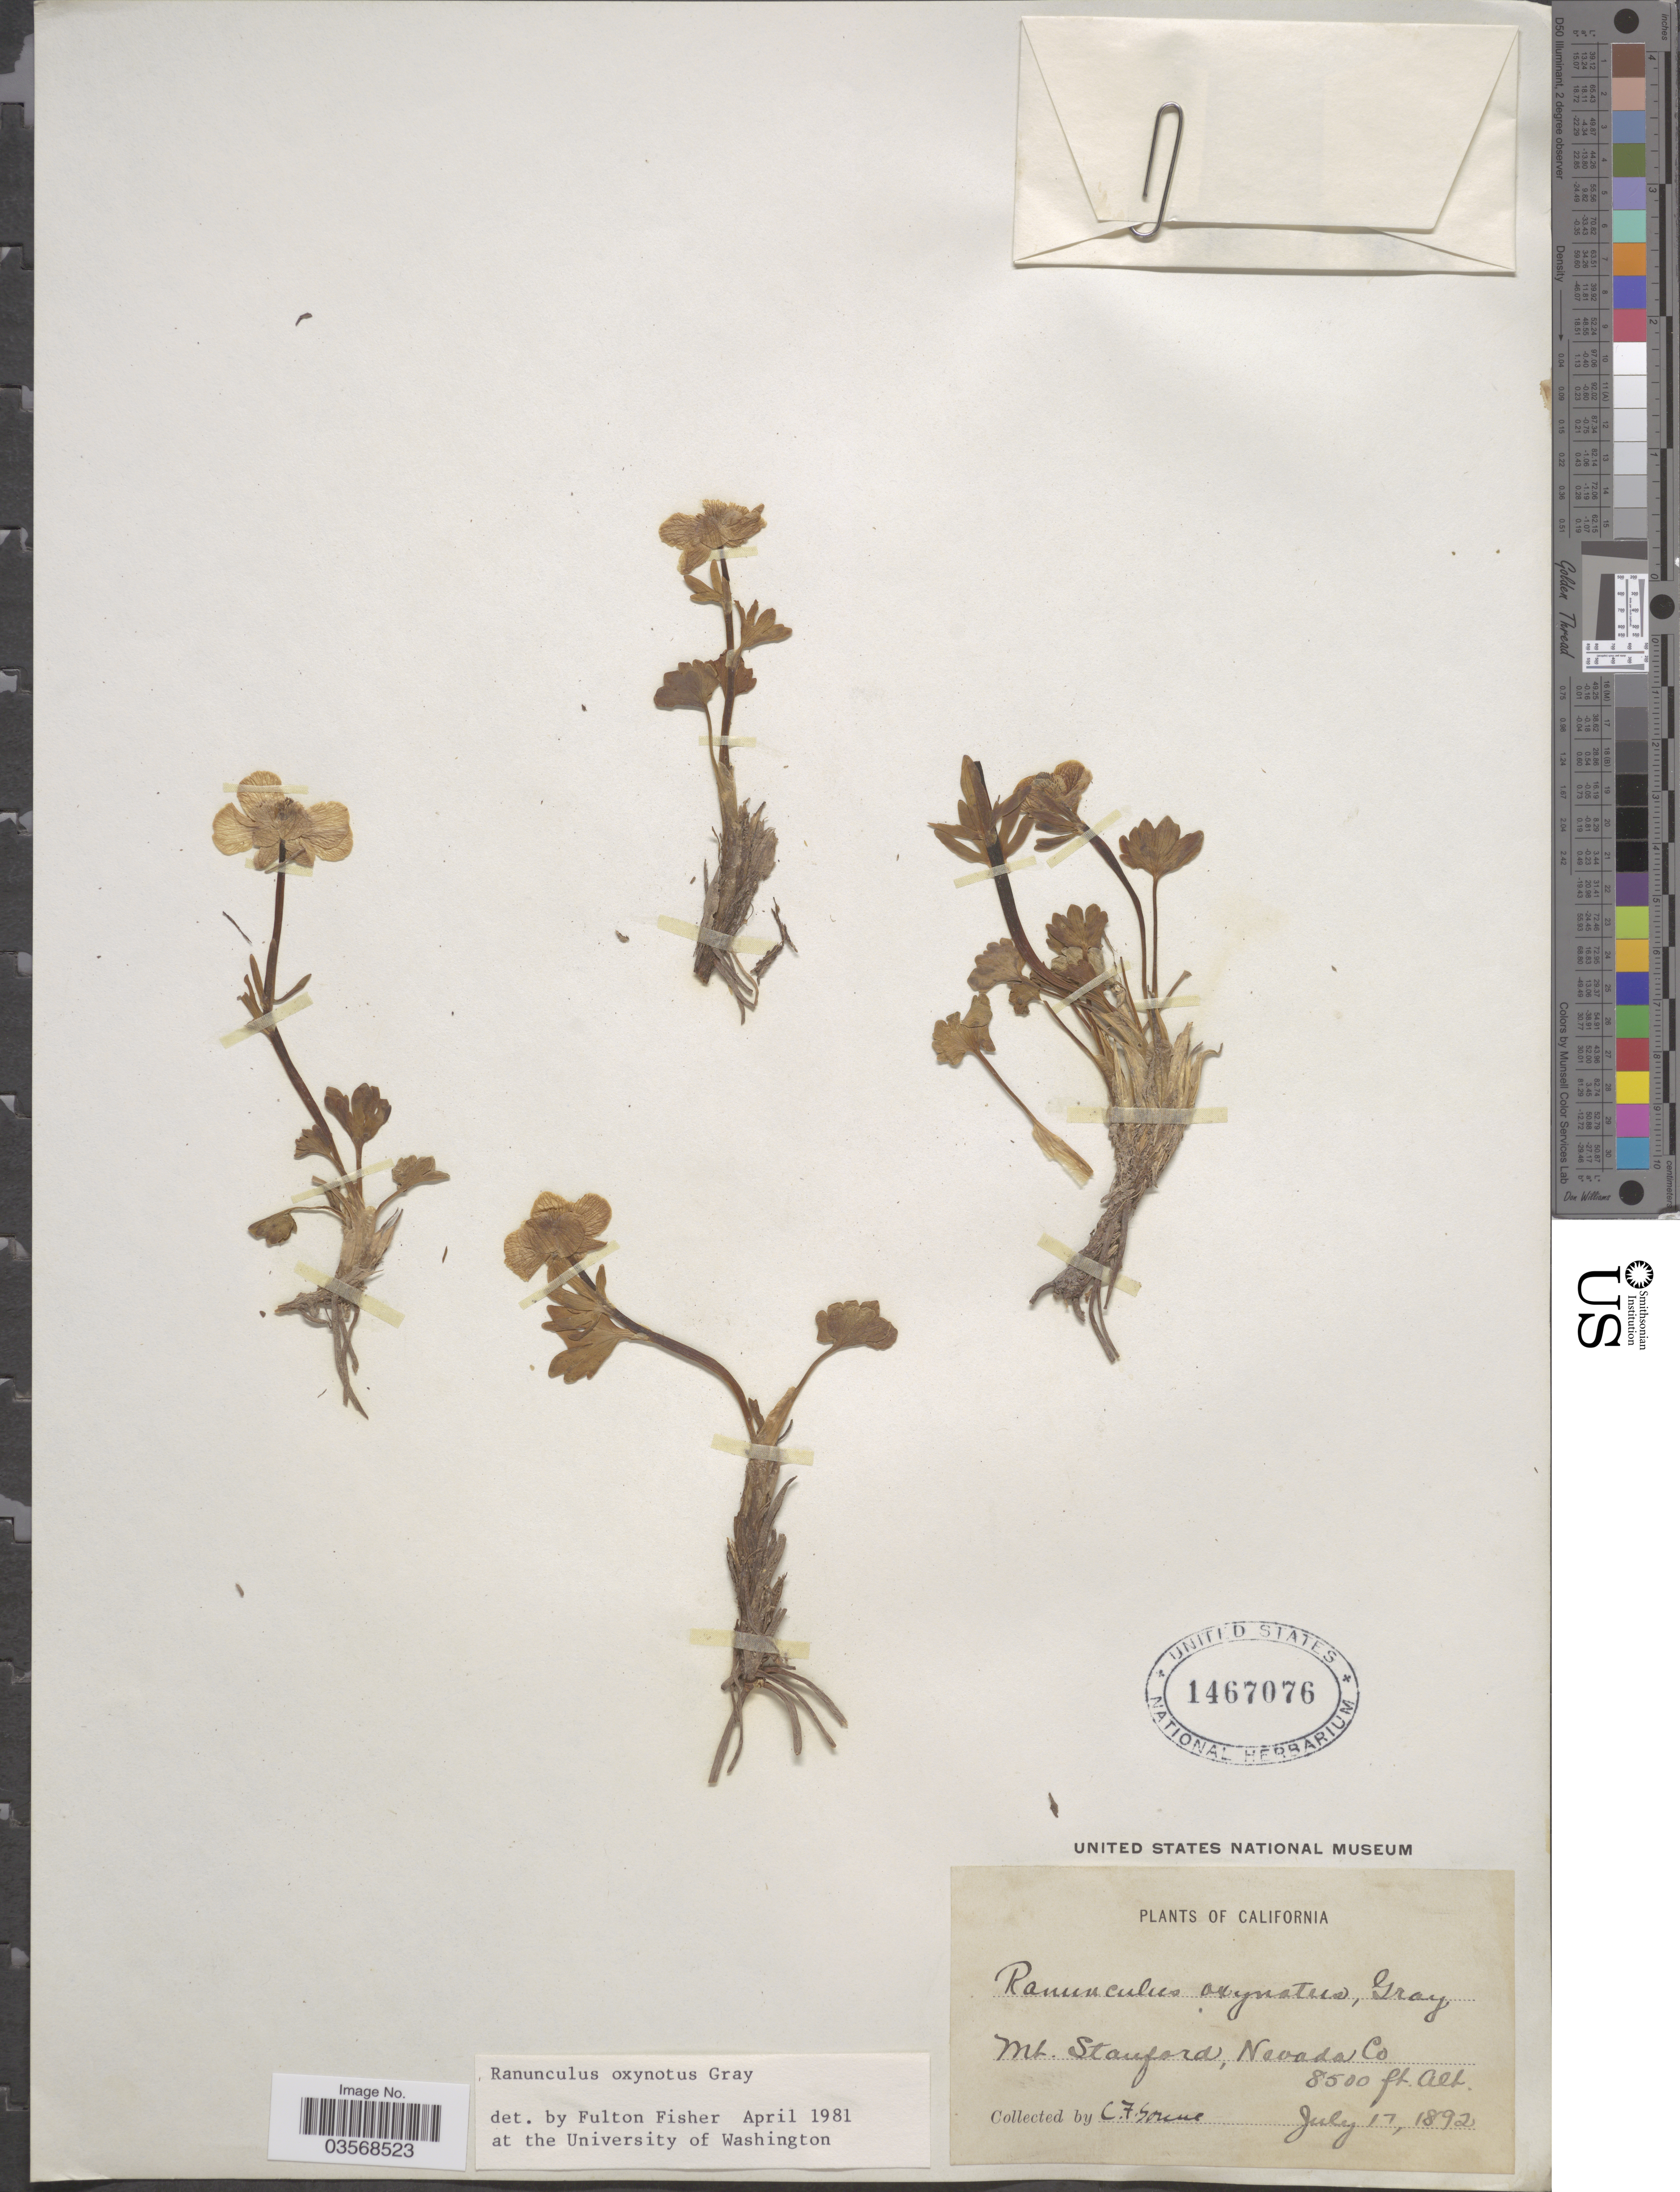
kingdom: Plantae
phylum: Tracheophyta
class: Magnoliopsida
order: Ranunculales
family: Ranunculaceae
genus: Ranunculus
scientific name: Ranunculus oxynotus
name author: A. Gray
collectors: C. Sonne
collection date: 1892-07-17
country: United States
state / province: California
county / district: Nevada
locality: Mt. Stanford, Nevada Co.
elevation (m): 2591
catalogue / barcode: US 1467076